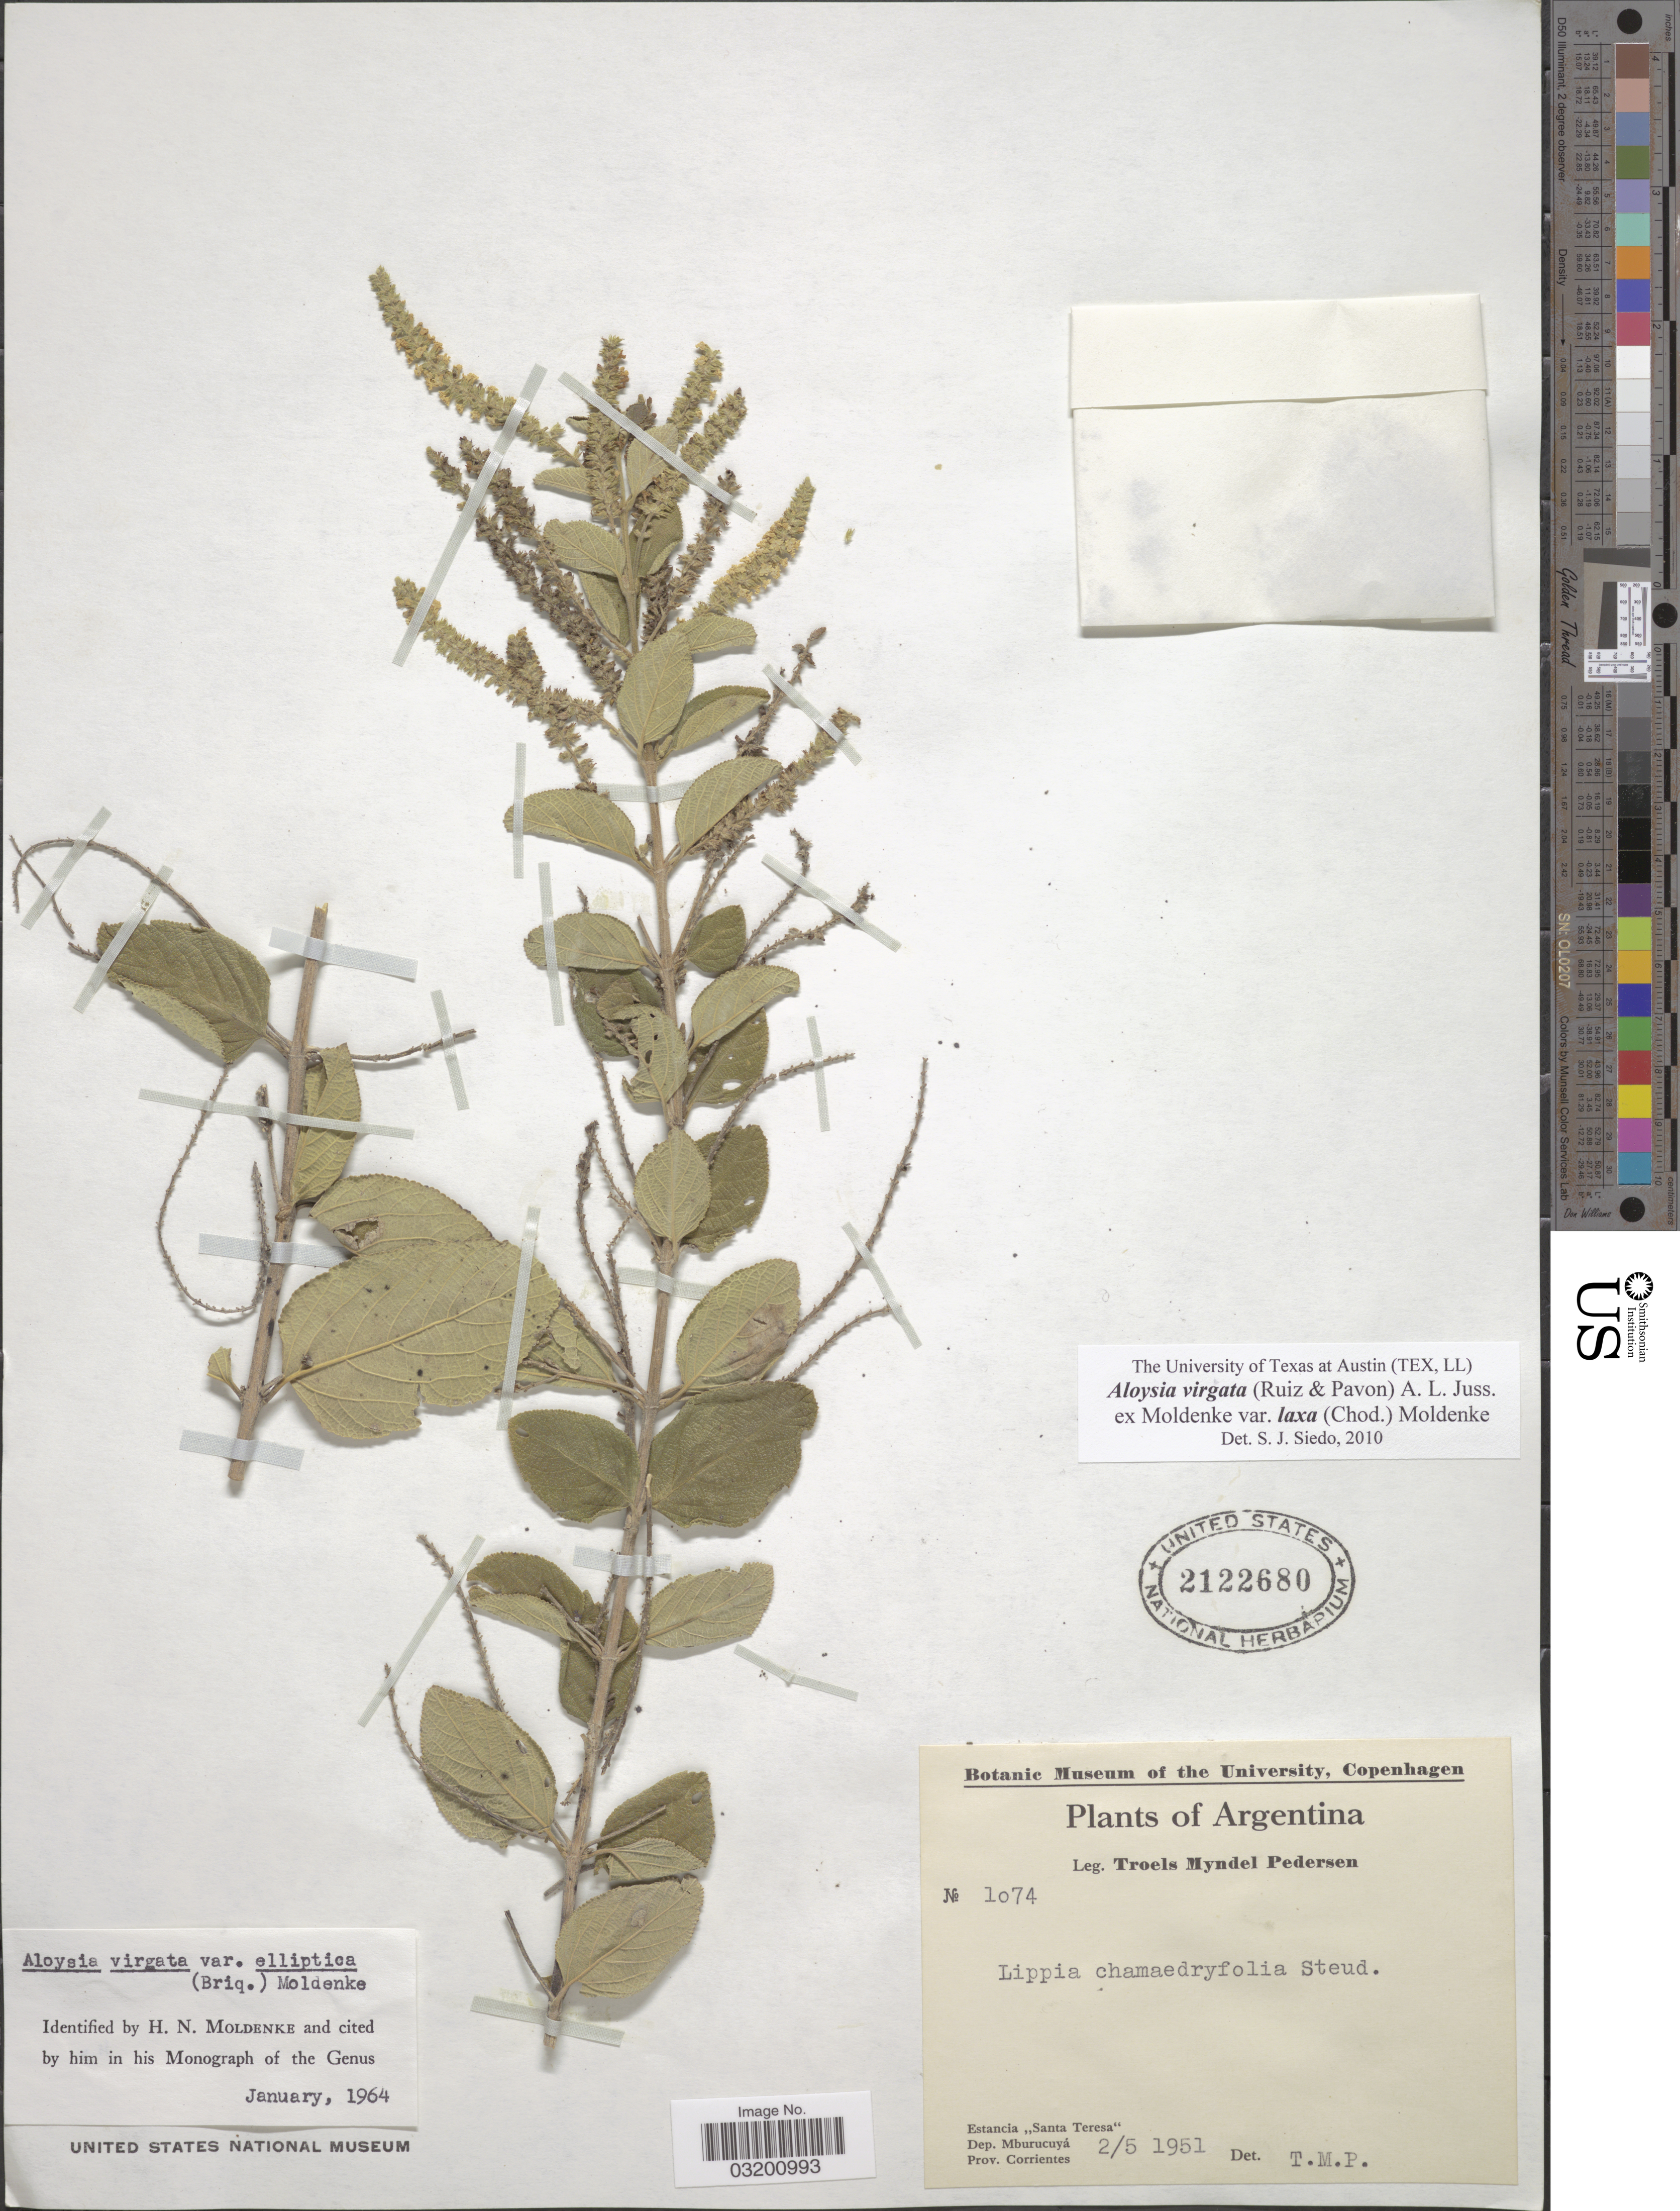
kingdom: Plantae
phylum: Tracheophyta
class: Magnoliopsida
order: Lamiales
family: Verbenaceae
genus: Aloysia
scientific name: Aloysia virgata var. laxa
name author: (Chodat) Moldenke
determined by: Siedo, S. J.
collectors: T. Pederson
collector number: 1074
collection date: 1951-05-02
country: Argentina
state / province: Corrientes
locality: Estancia "Santa Teresa", Dep. Mburucuyá.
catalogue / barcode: US 2122680